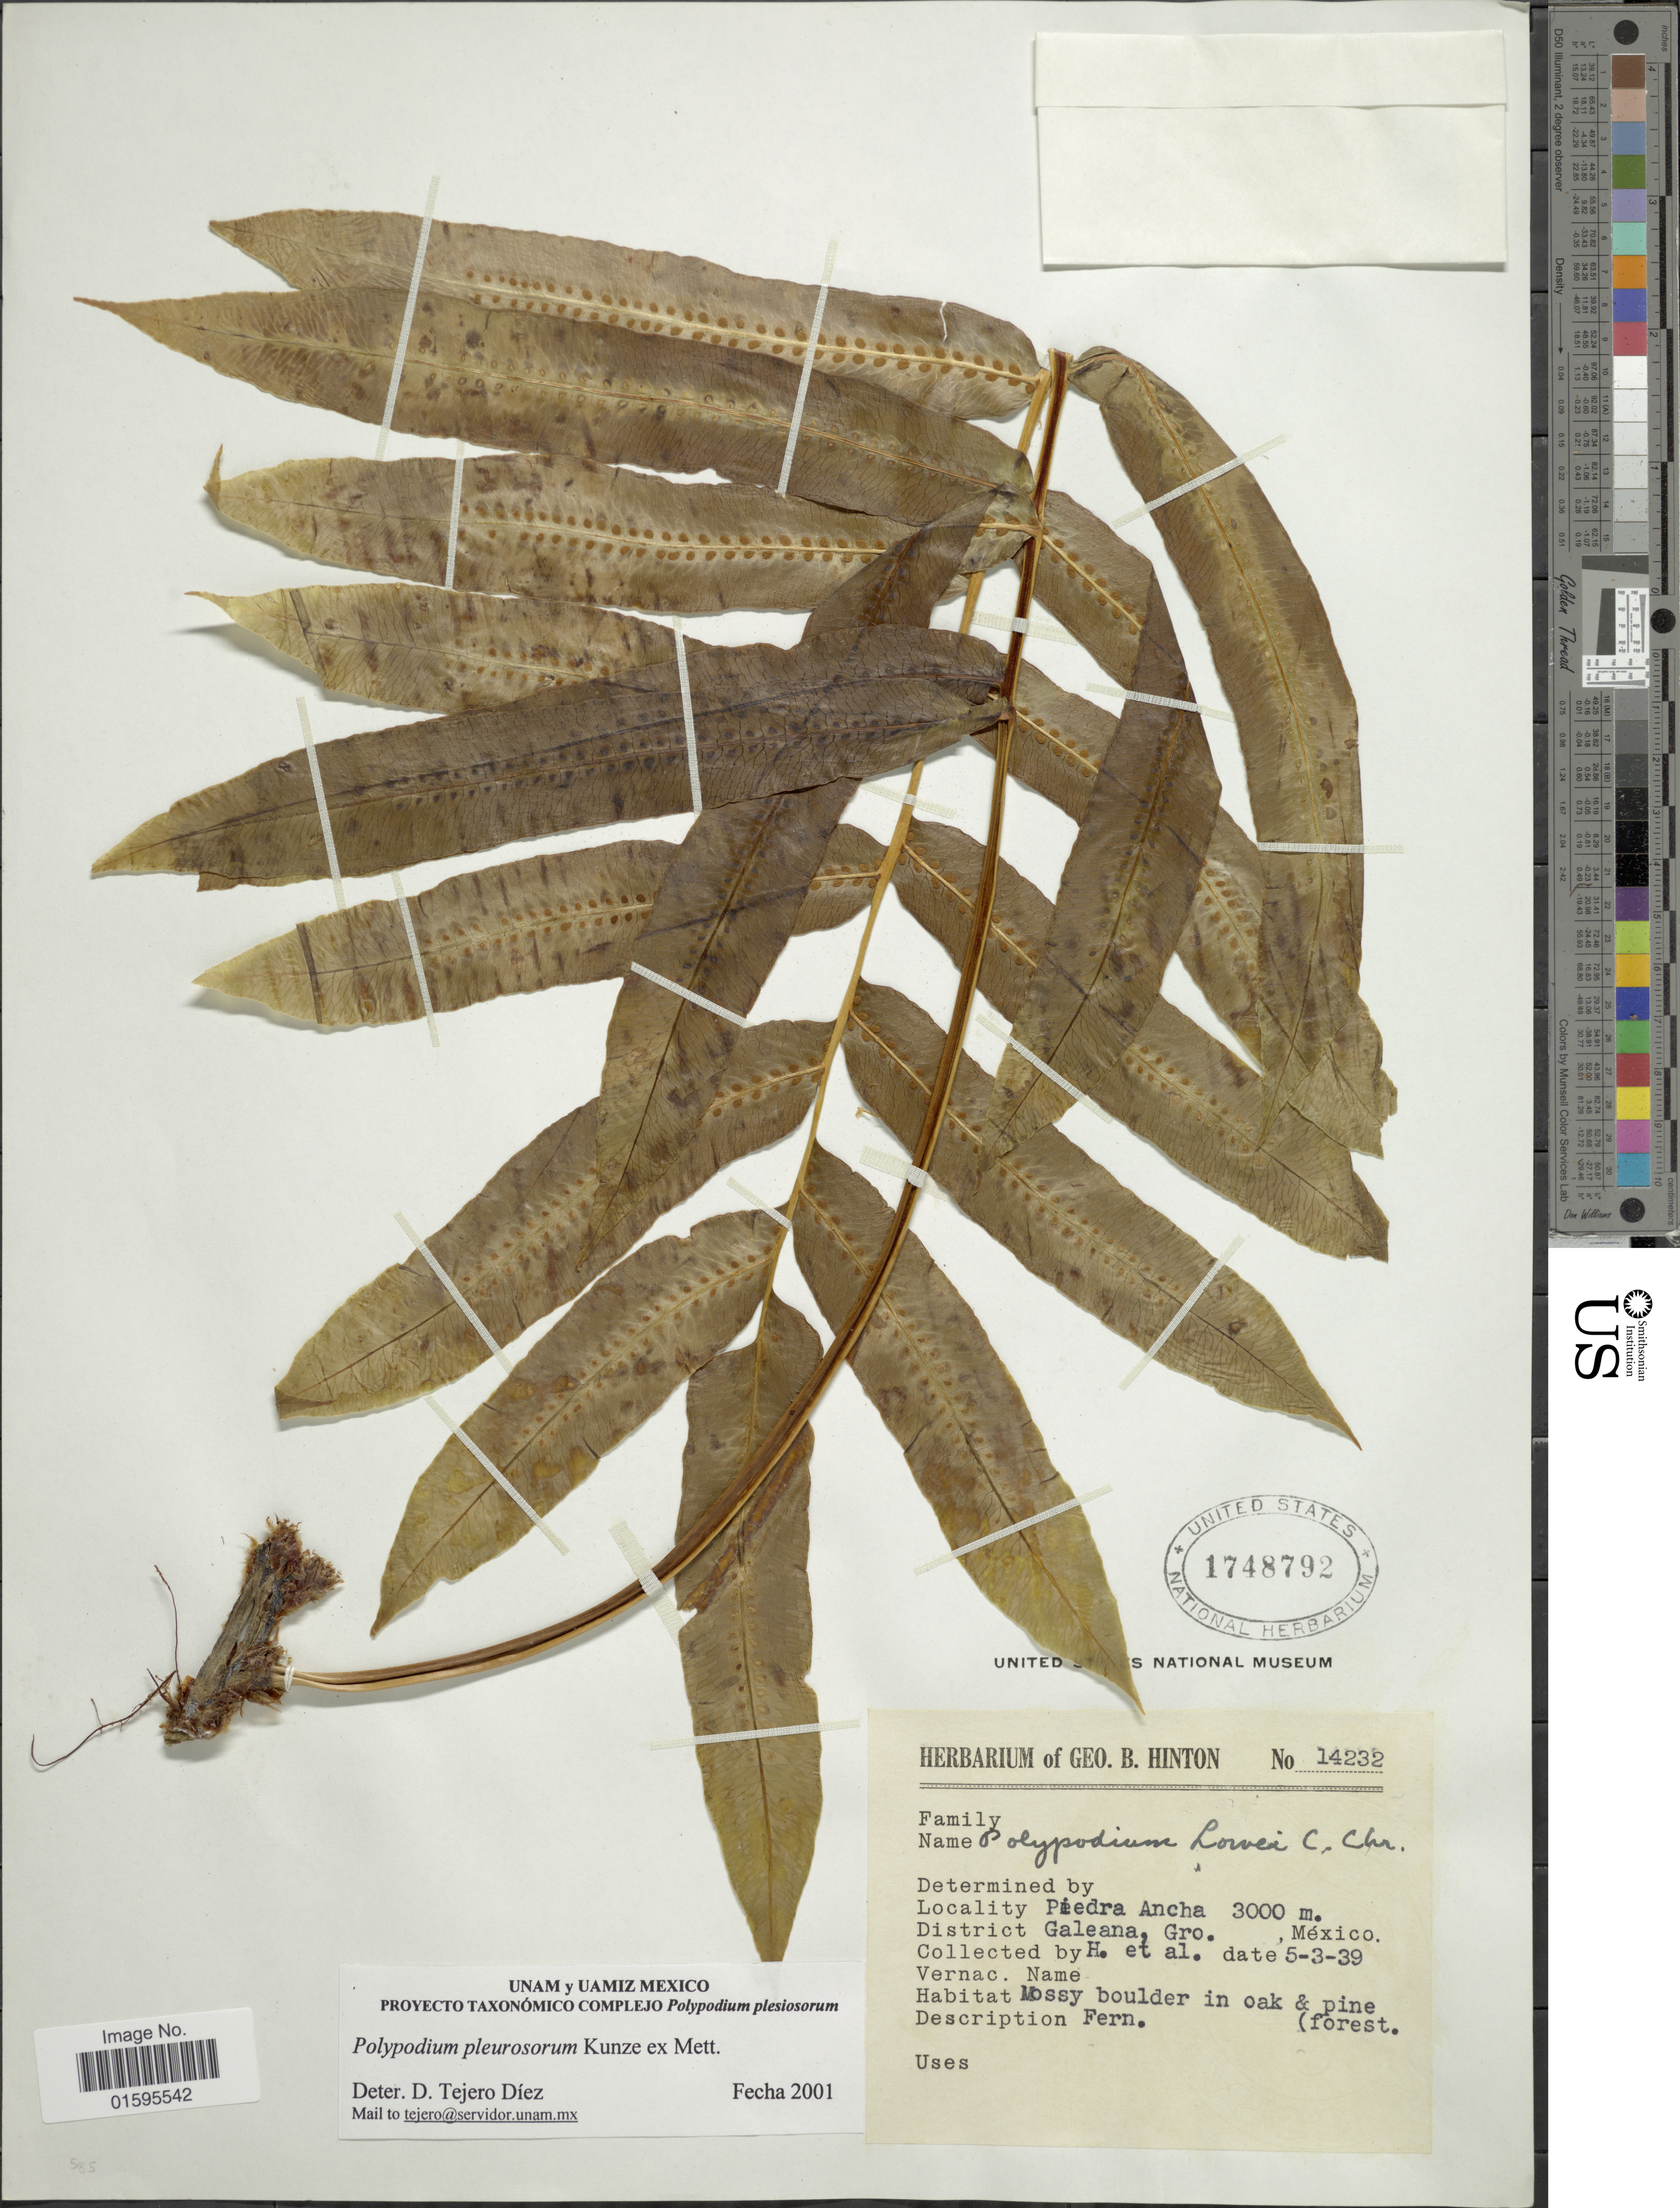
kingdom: Plantae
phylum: Tracheophyta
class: Polypodiopsida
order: Polypodiales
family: Polypodiaceae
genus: Polypodium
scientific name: Polypodium pleurosorum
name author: Kunze ex Mett.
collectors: G. B. Hinton & et al.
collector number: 14232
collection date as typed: Transcribed d/m/y: 5/3/39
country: Mexico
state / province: Guerrero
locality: Piedra Ancha, District Galeana, Gro.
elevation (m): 3000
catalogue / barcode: US 1748792